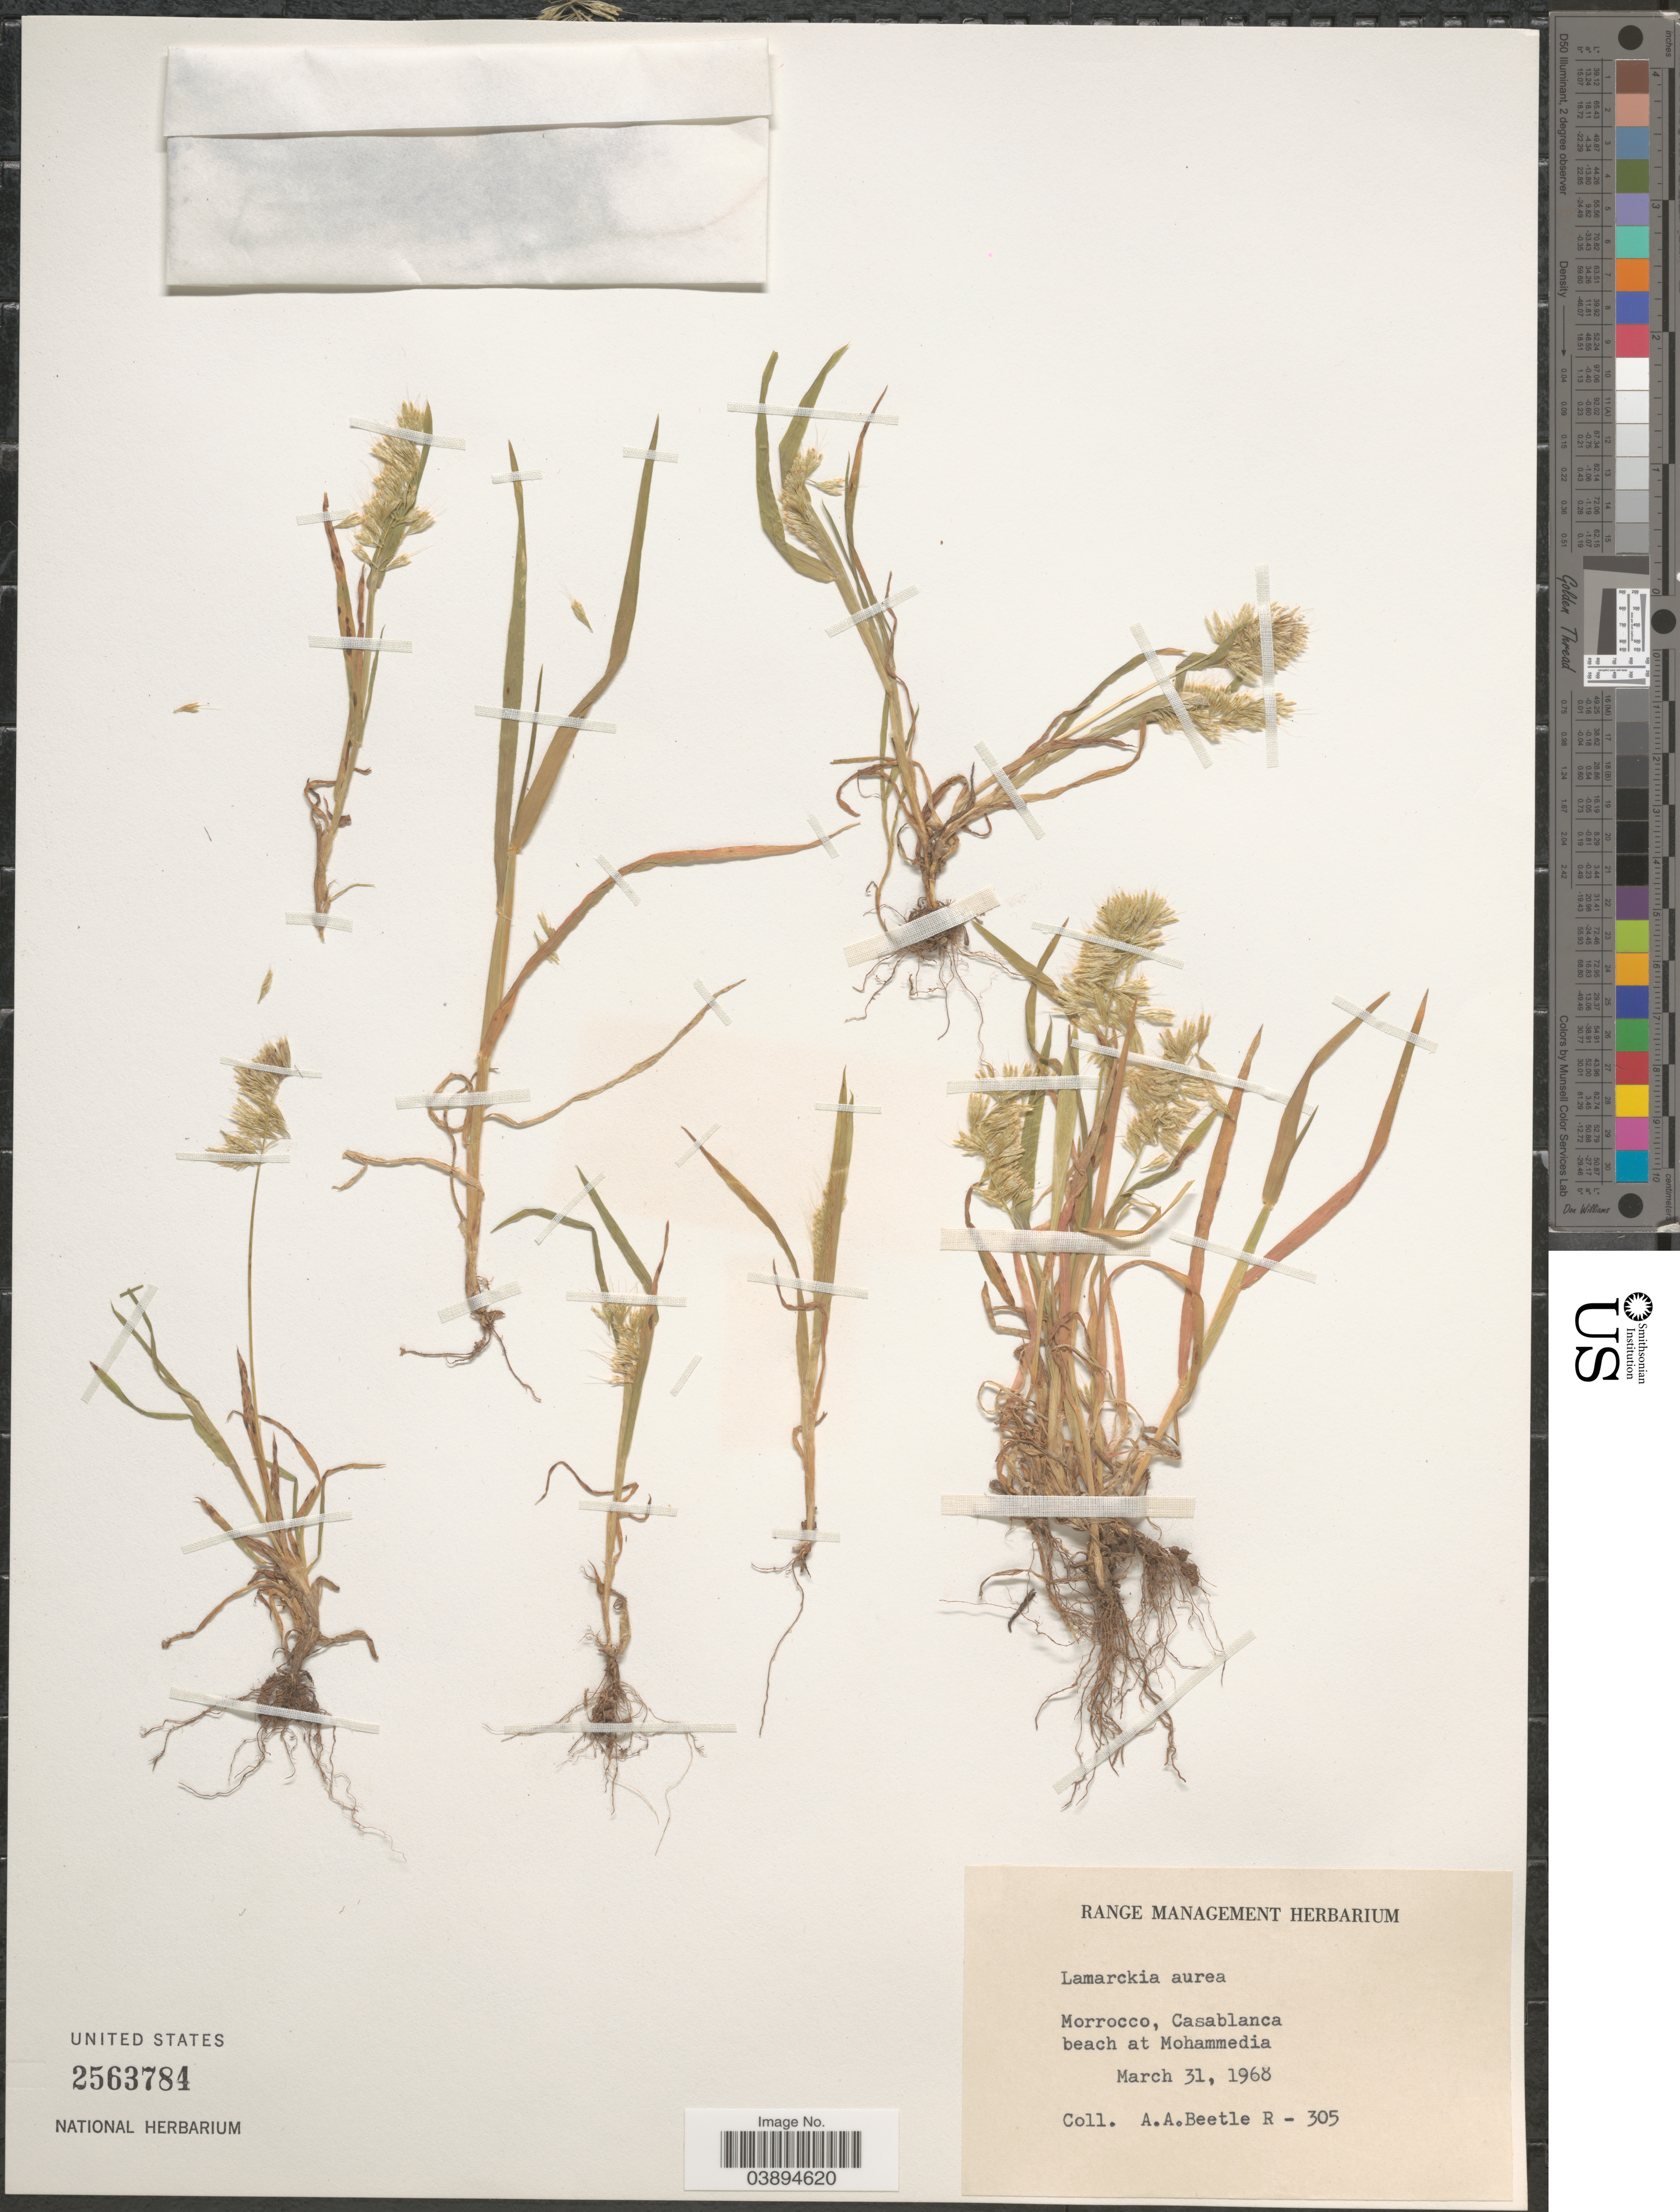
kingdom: Plantae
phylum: Tracheophyta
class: Liliopsida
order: Poales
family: Poaceae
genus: Lamarckia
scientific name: Lamarckia aurea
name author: (L.) Moench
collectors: A. A. Beetle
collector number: R-305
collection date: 1968-03-31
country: Morocco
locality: Casablanca. Beach at Mohammedia.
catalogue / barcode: US 2563784